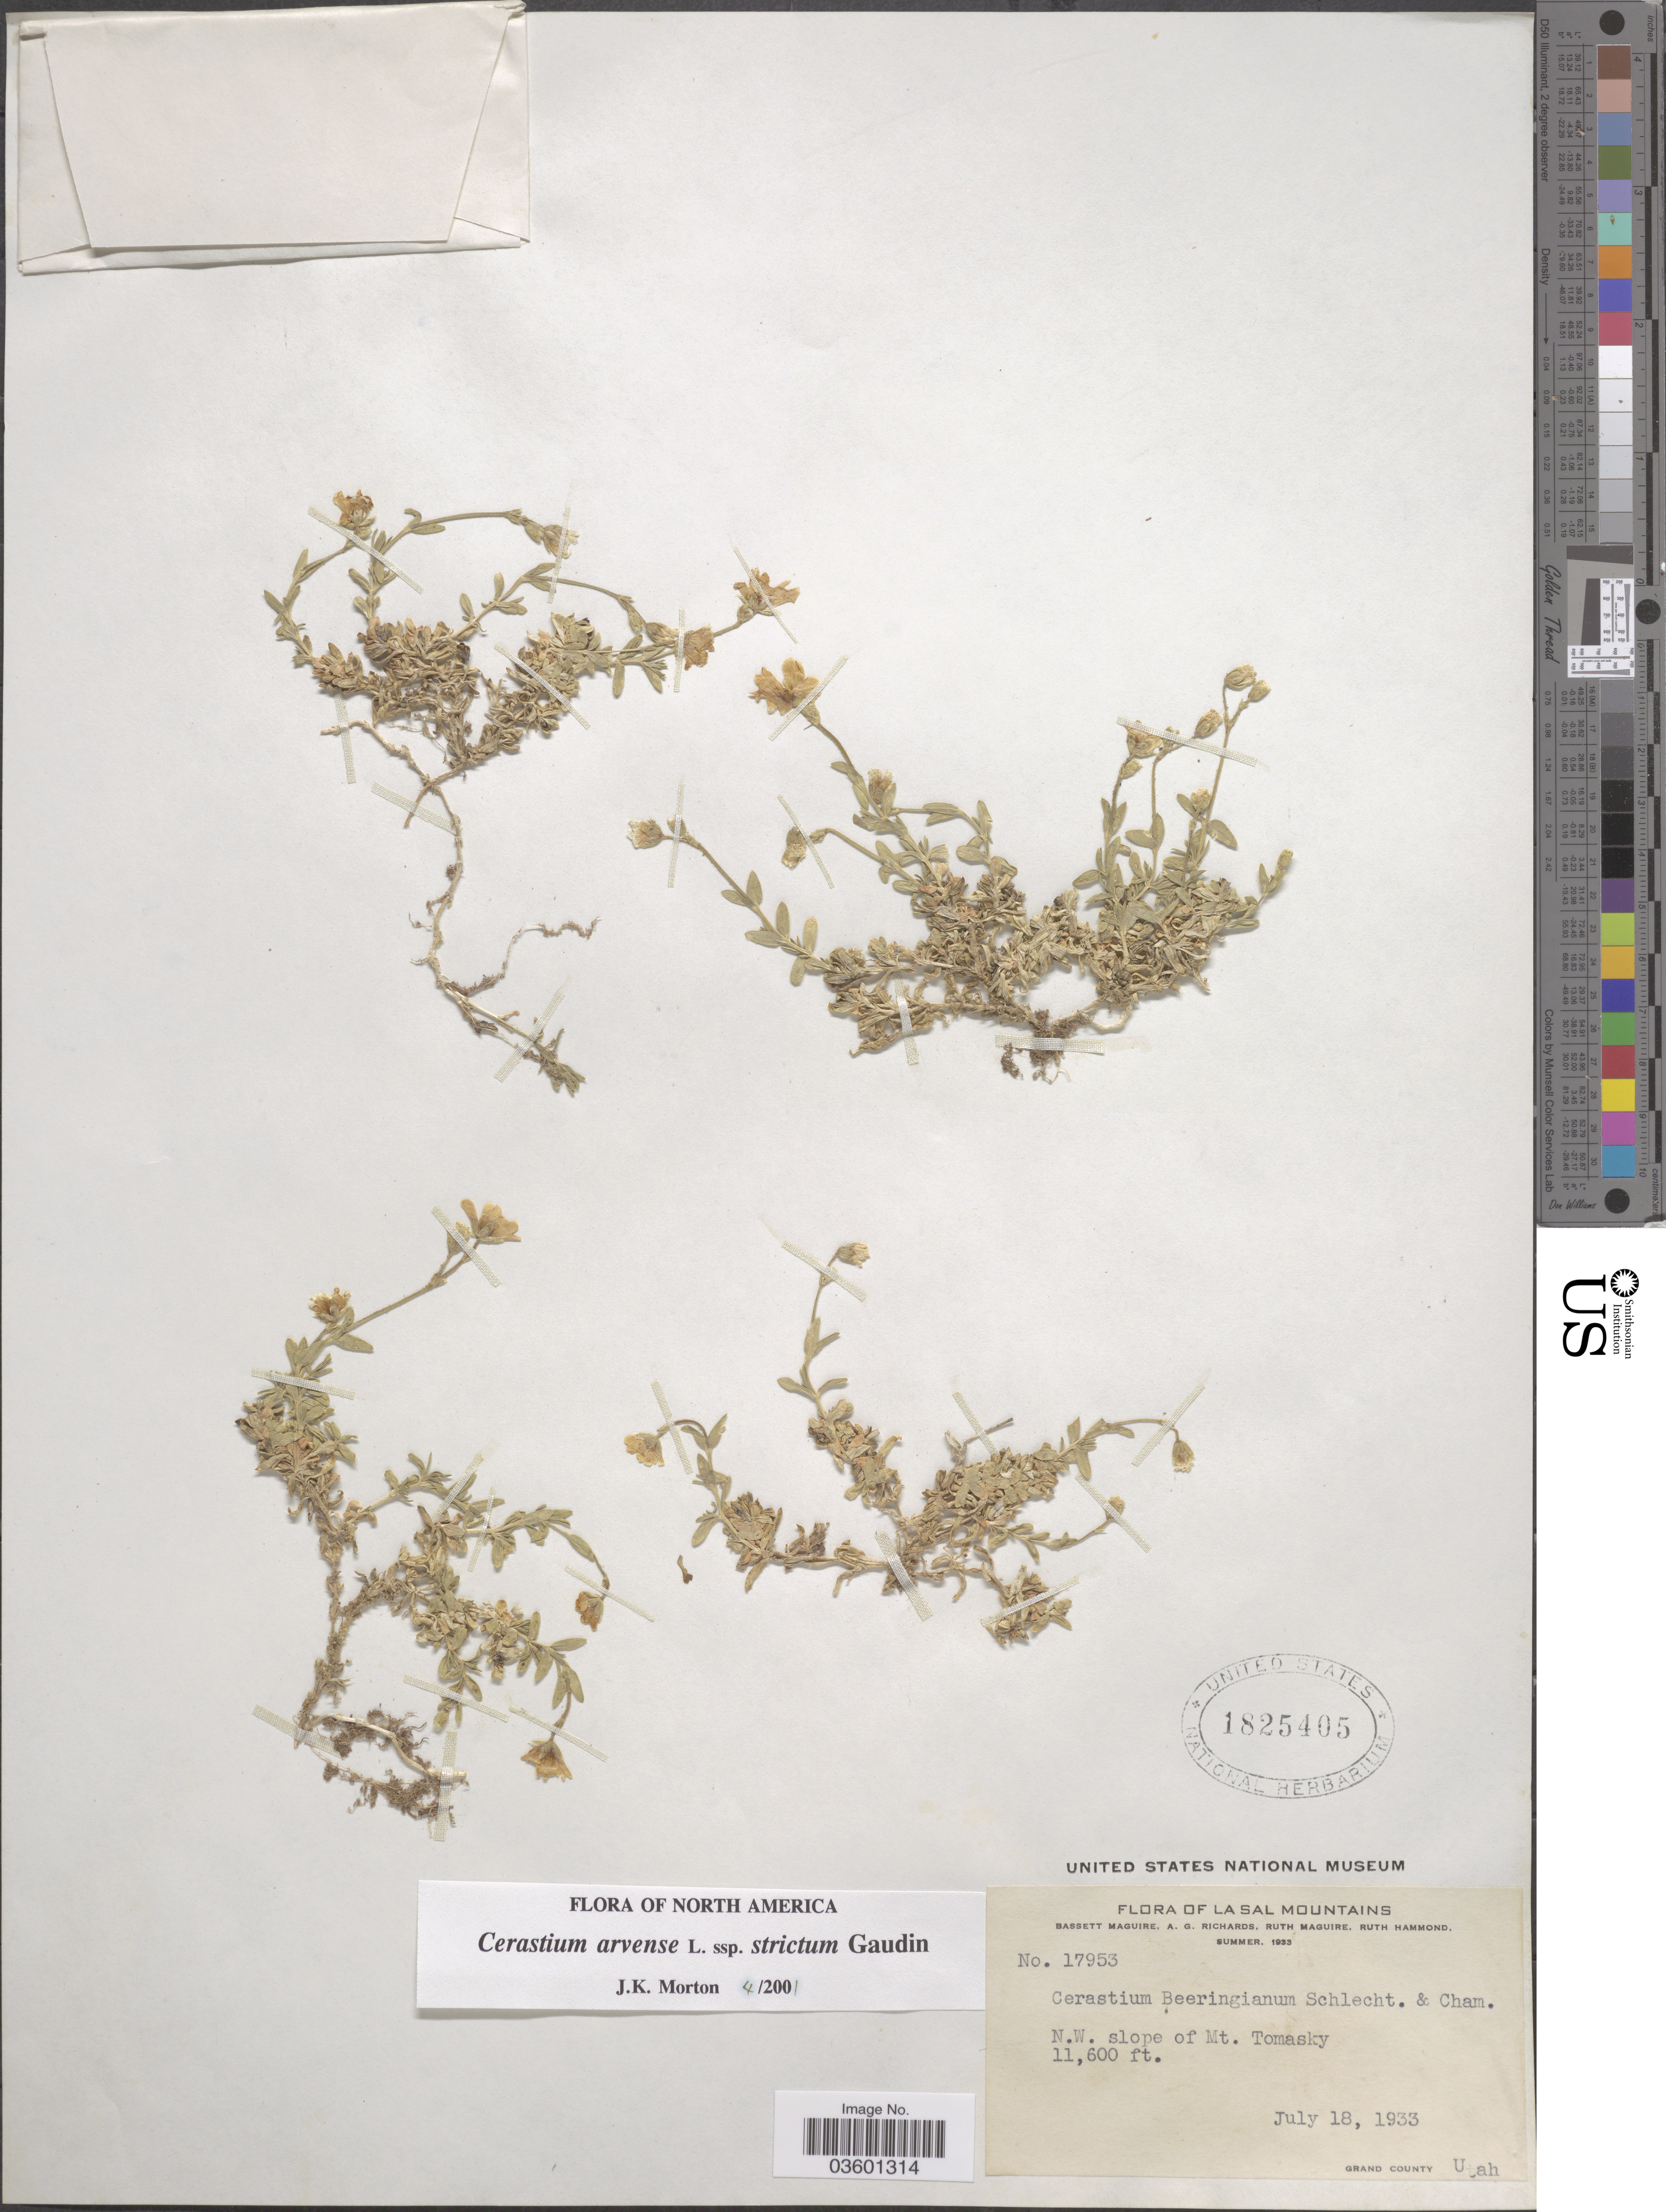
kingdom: Plantae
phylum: Tracheophyta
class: Magnoliopsida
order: Caryophyllales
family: Caryophyllaceae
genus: Cerastium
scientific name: Cerastium arvense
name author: L.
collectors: B. Maguire, A. Richards, R. R. Maguire & R. Hammond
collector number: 17953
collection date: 1933-07-18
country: United States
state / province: Utah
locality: La Sal Mountains. N.W. slope of Mt. Tomasky. Grand County.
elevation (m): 3536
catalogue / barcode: US 1825405